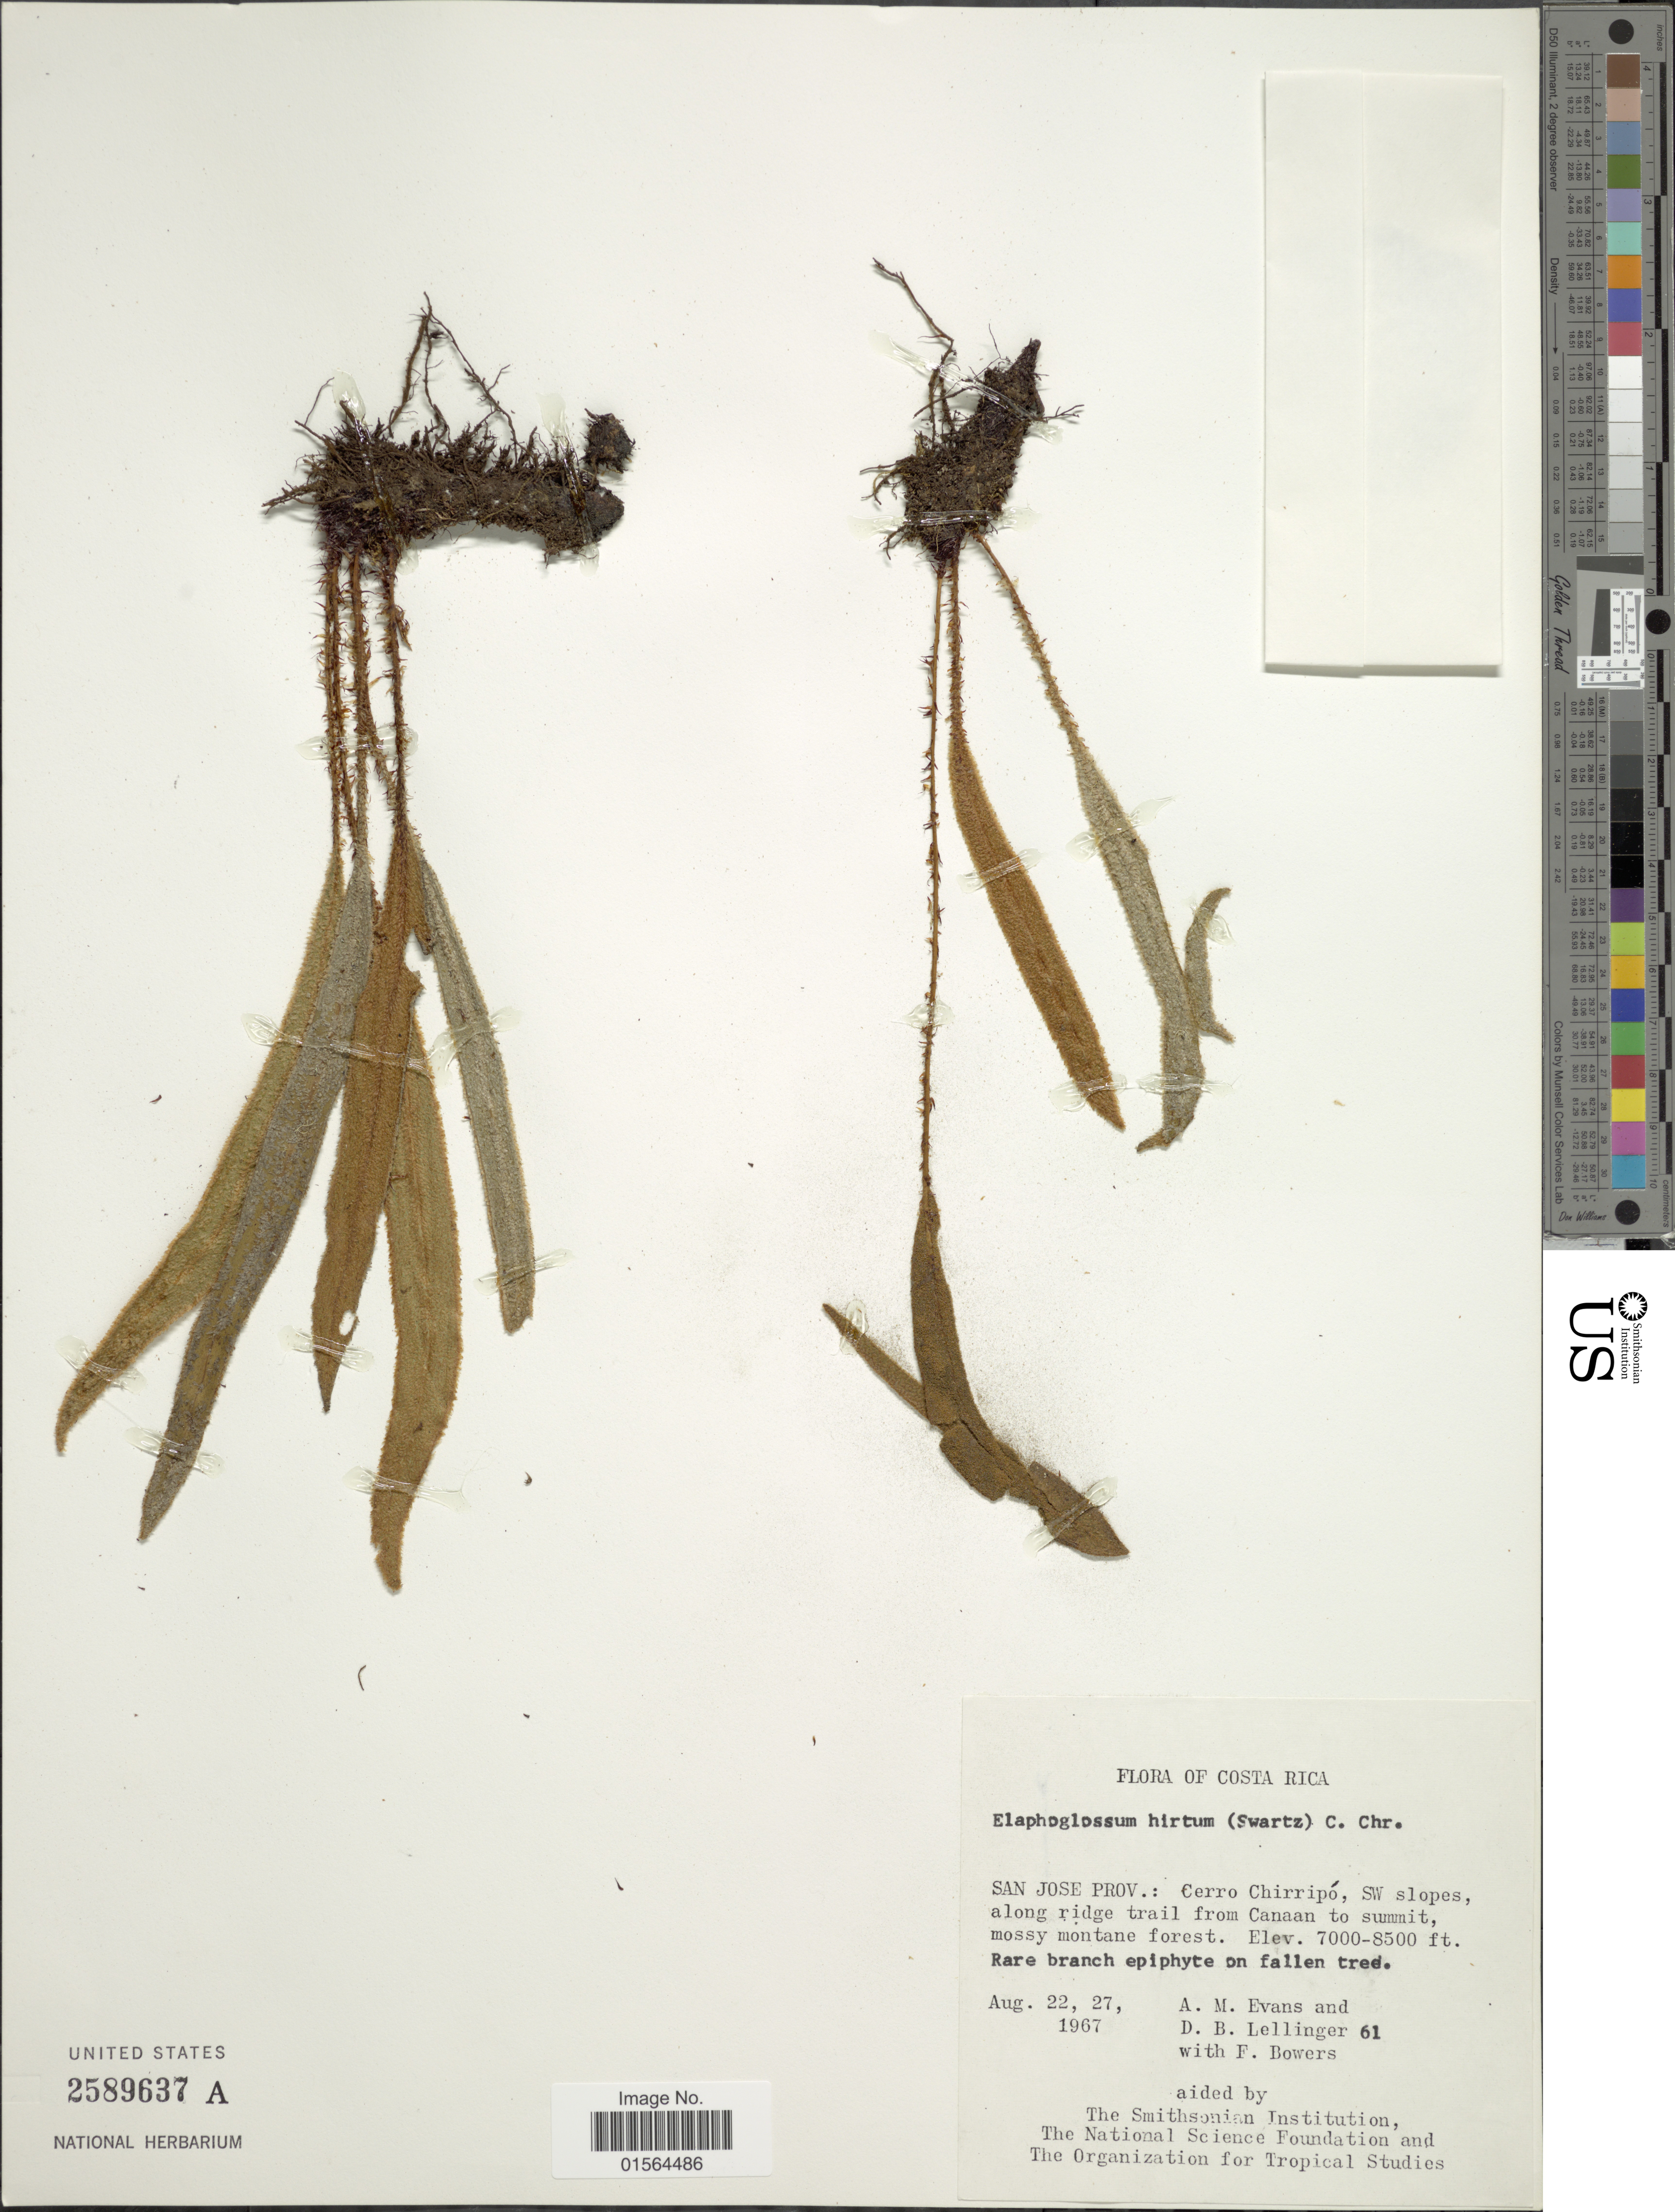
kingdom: Plantae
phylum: Tracheophyta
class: Polypodiopsida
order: Polypodiales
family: Dryopteridaceae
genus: Elaphoglossum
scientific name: Elaphoglossum paleaceum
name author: (Hook. & Grev.) Sledge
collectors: A. M. Evans, D. B. Lellinger & F. Bowers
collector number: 61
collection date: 1967-08-22/1967-08-27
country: Costa Rica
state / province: San José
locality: San Jose Prov.: Cerro Chirripo, SW slopes along ridg trail from Canaan to summit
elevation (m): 2134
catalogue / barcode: US 2589637A